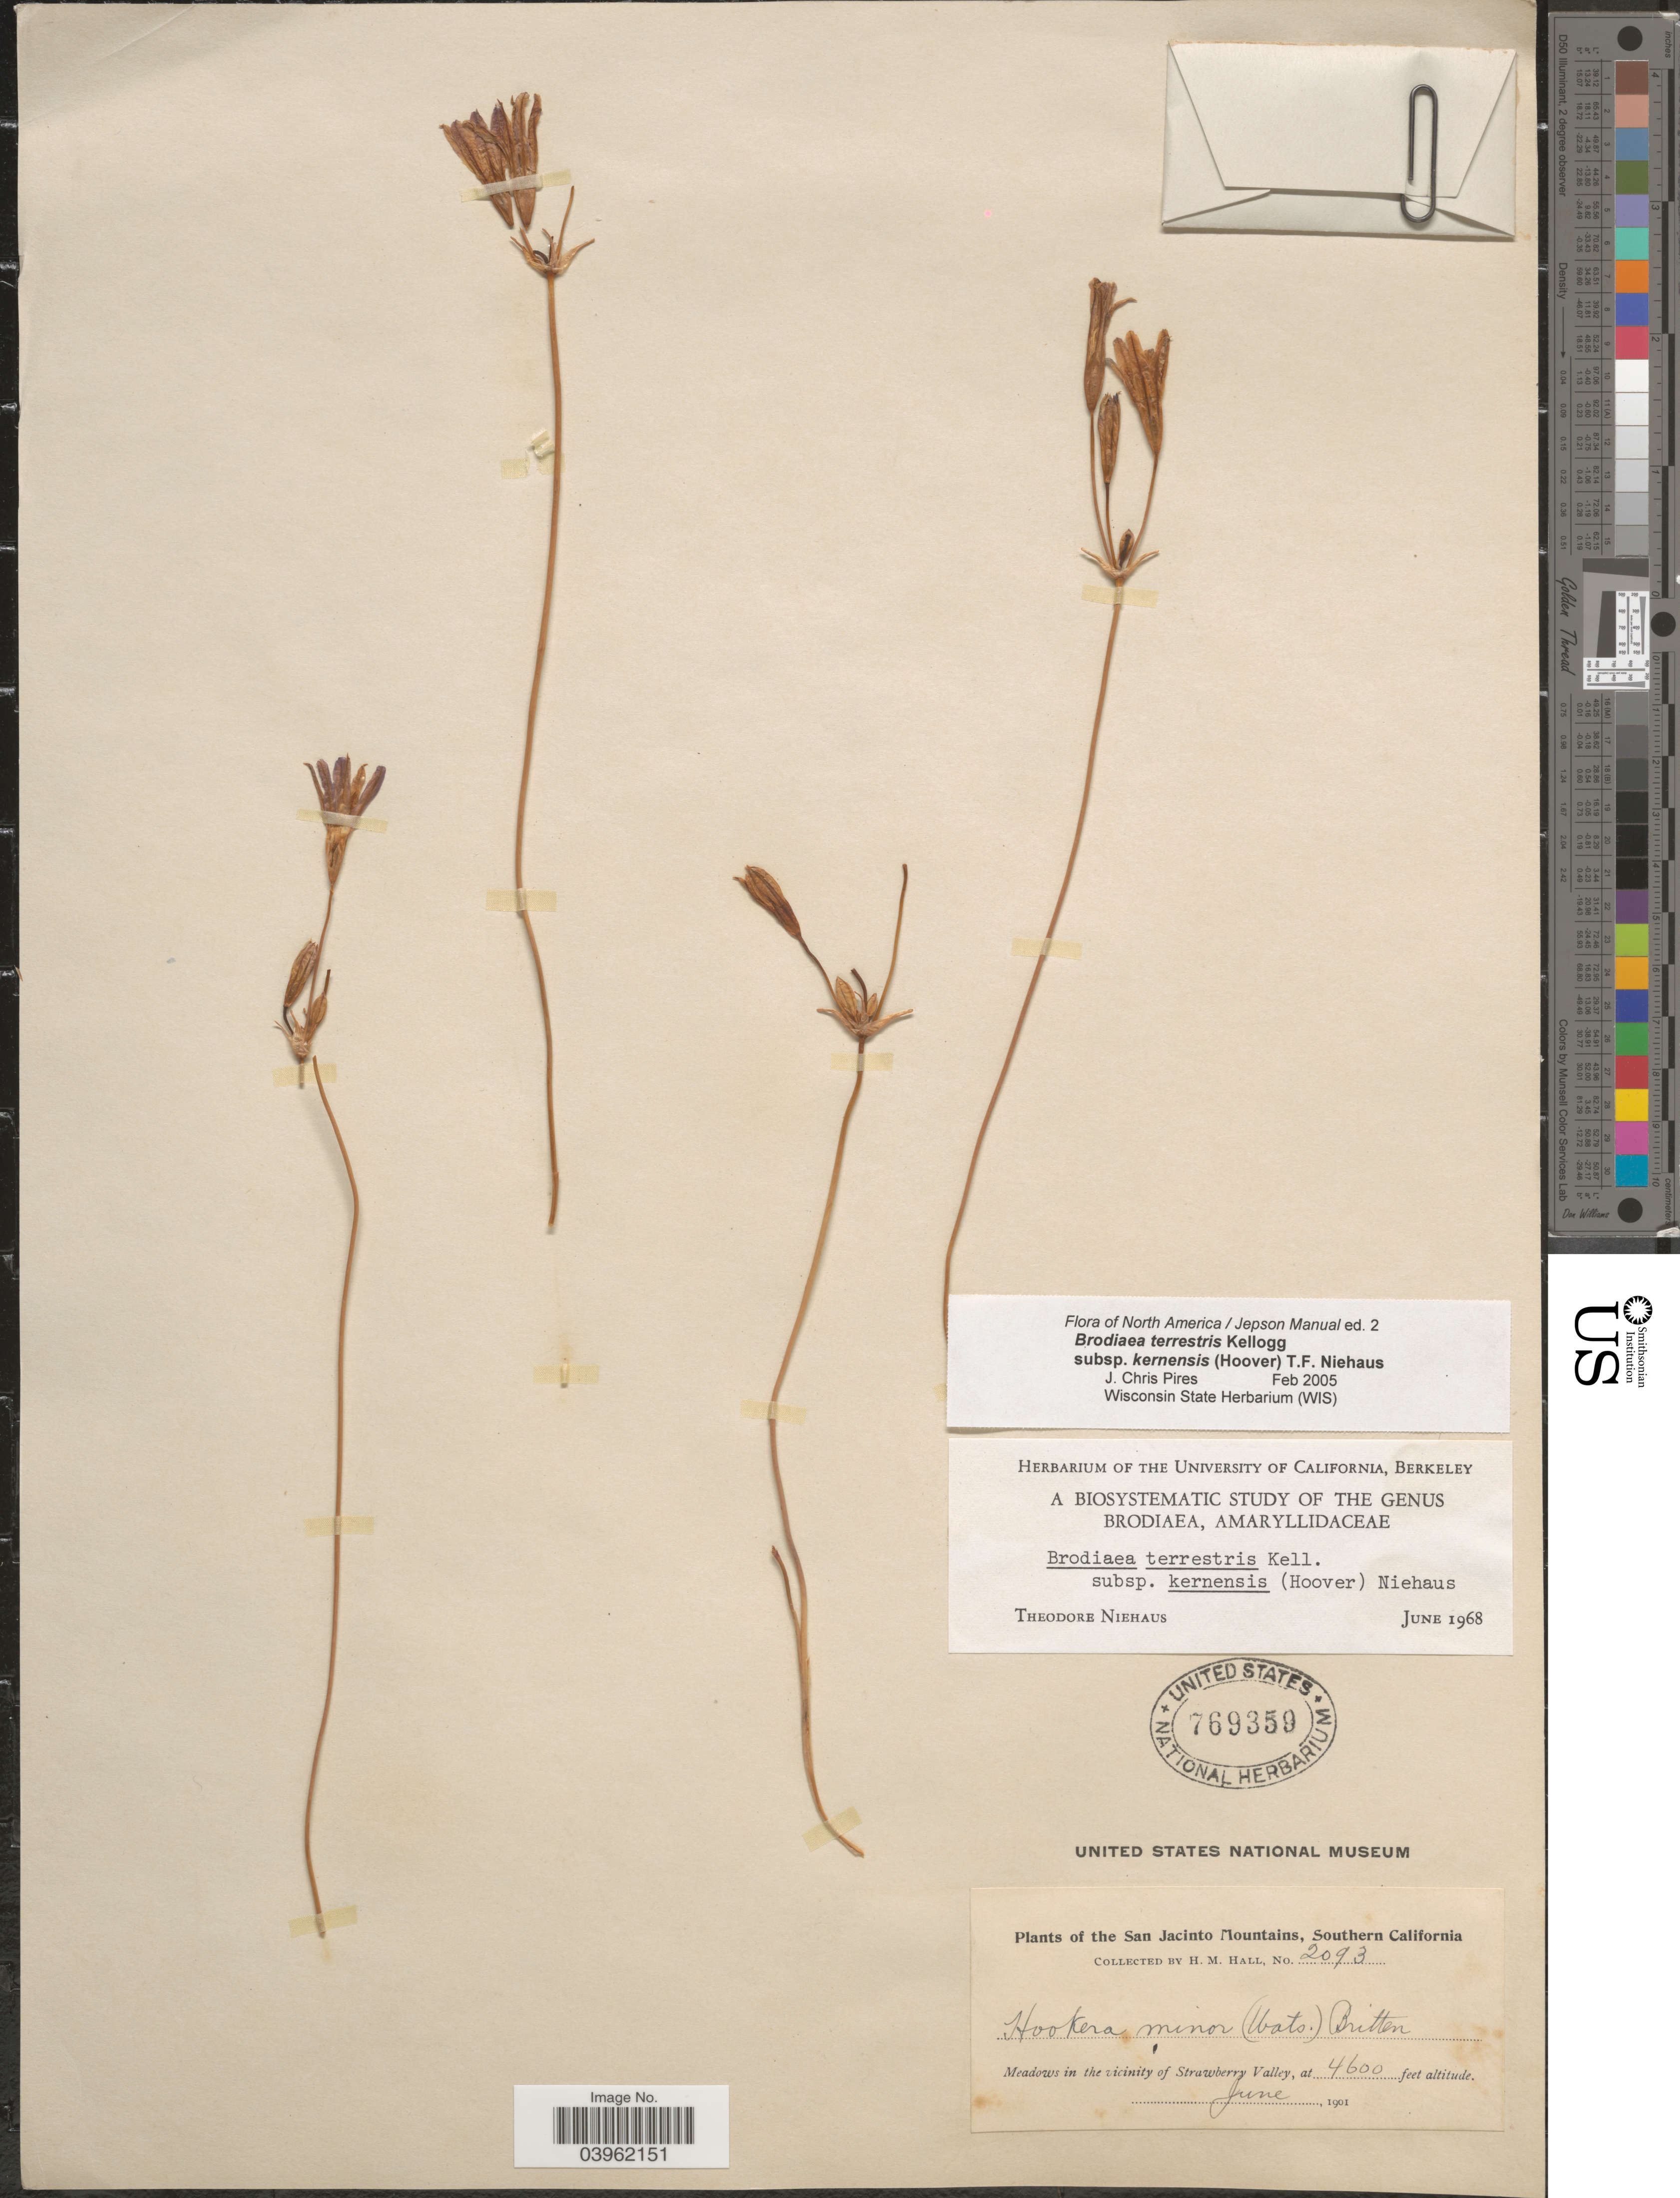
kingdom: Plantae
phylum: Tracheophyta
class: Liliopsida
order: Asparagales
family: Asparagaceae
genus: Brodiaea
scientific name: Brodiaea terrestris subsp. kernensis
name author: (Hoover) T.F. Niehaus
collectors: H. M. Hall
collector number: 2093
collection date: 1901-06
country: United States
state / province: California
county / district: Riverside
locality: The San Jacinto Mountains, Southern California. In the vicinity of Strawberry Valley.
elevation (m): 1402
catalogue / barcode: US 769359